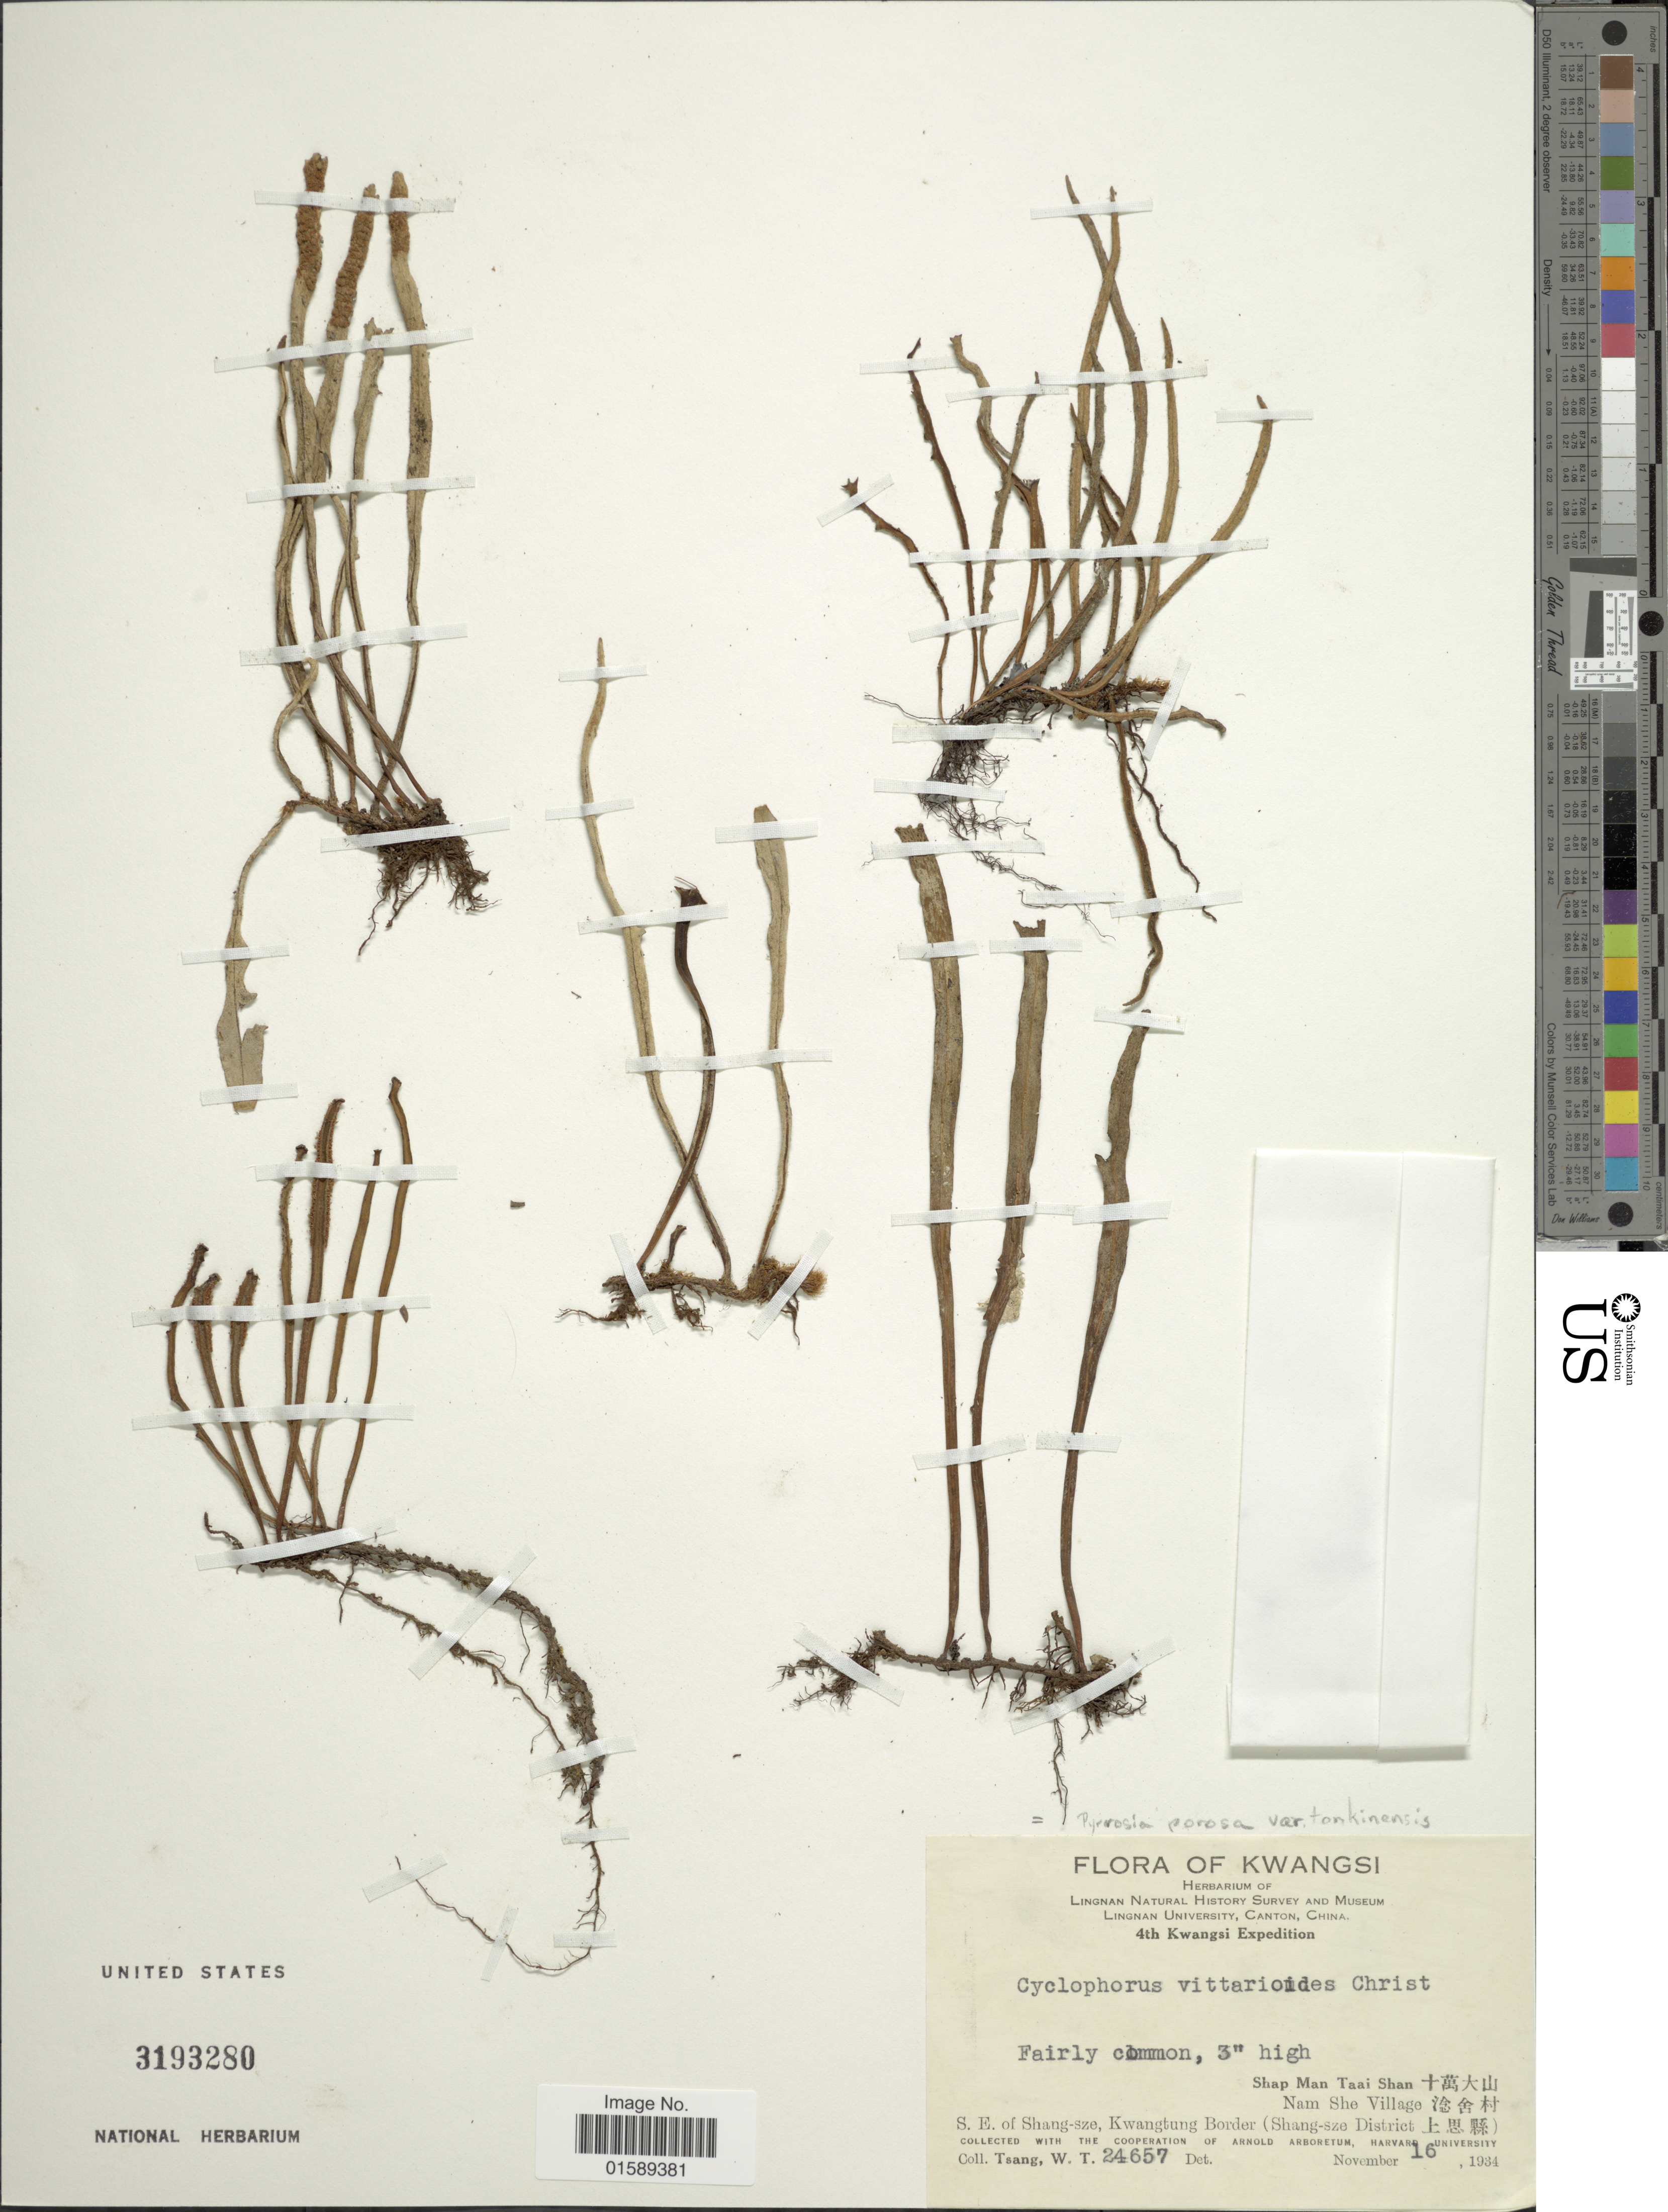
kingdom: Plantae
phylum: Tracheophyta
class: Polypodiopsida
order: Polypodiales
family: Polypodiaceae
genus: Pyrrosia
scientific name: Pyrrosia porosa var. tonkinensis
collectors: W. T. Tsang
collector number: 24657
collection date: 1934-11-16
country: China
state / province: Guangxi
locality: Kwangsi, Shap Man Shan X, Nam She Village X, S.E. of Shang-sze, Kwangtung Border (Shang-sze District X).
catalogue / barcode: US 3193280